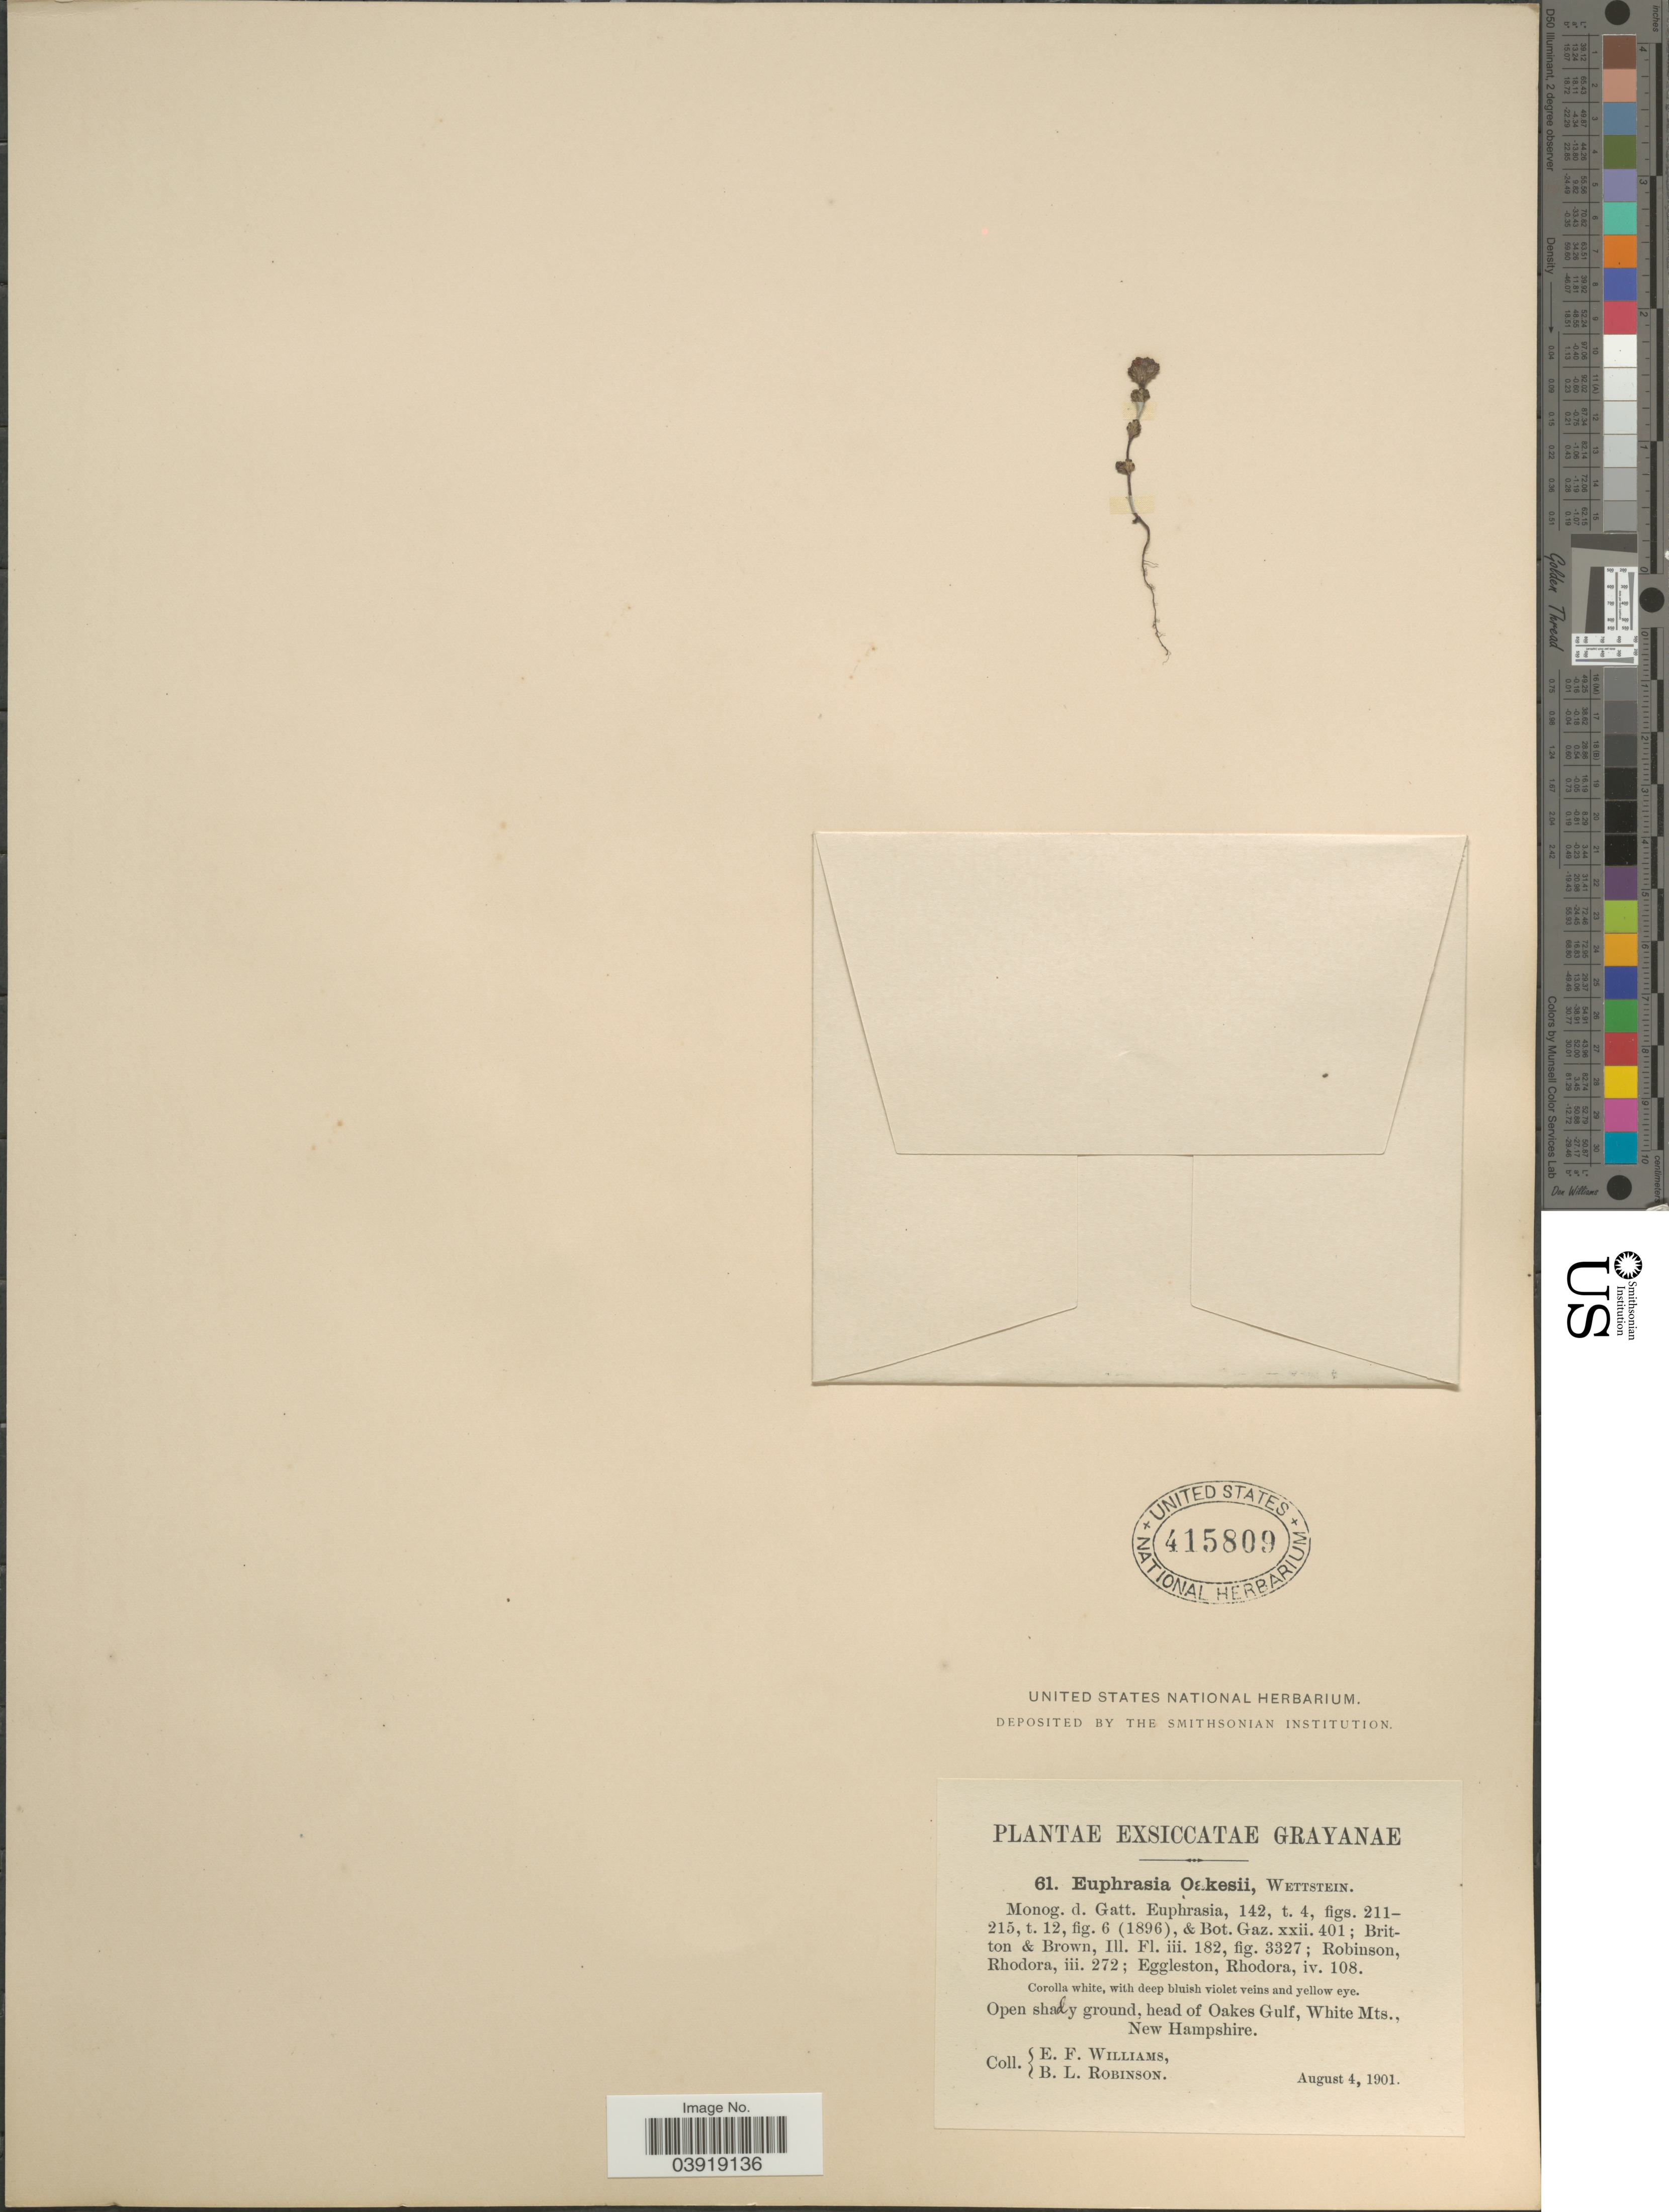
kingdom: Plantae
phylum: Tracheophyta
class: Magnoliopsida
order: Lamiales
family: Orobanchaceae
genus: Euphrasia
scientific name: Euphrasia sp.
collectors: E. Williams & B. L. Robinson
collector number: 61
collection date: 1901-08-04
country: United States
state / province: New Hampshire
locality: Head of Oakes Gulf, White Mts.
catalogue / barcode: US 415809